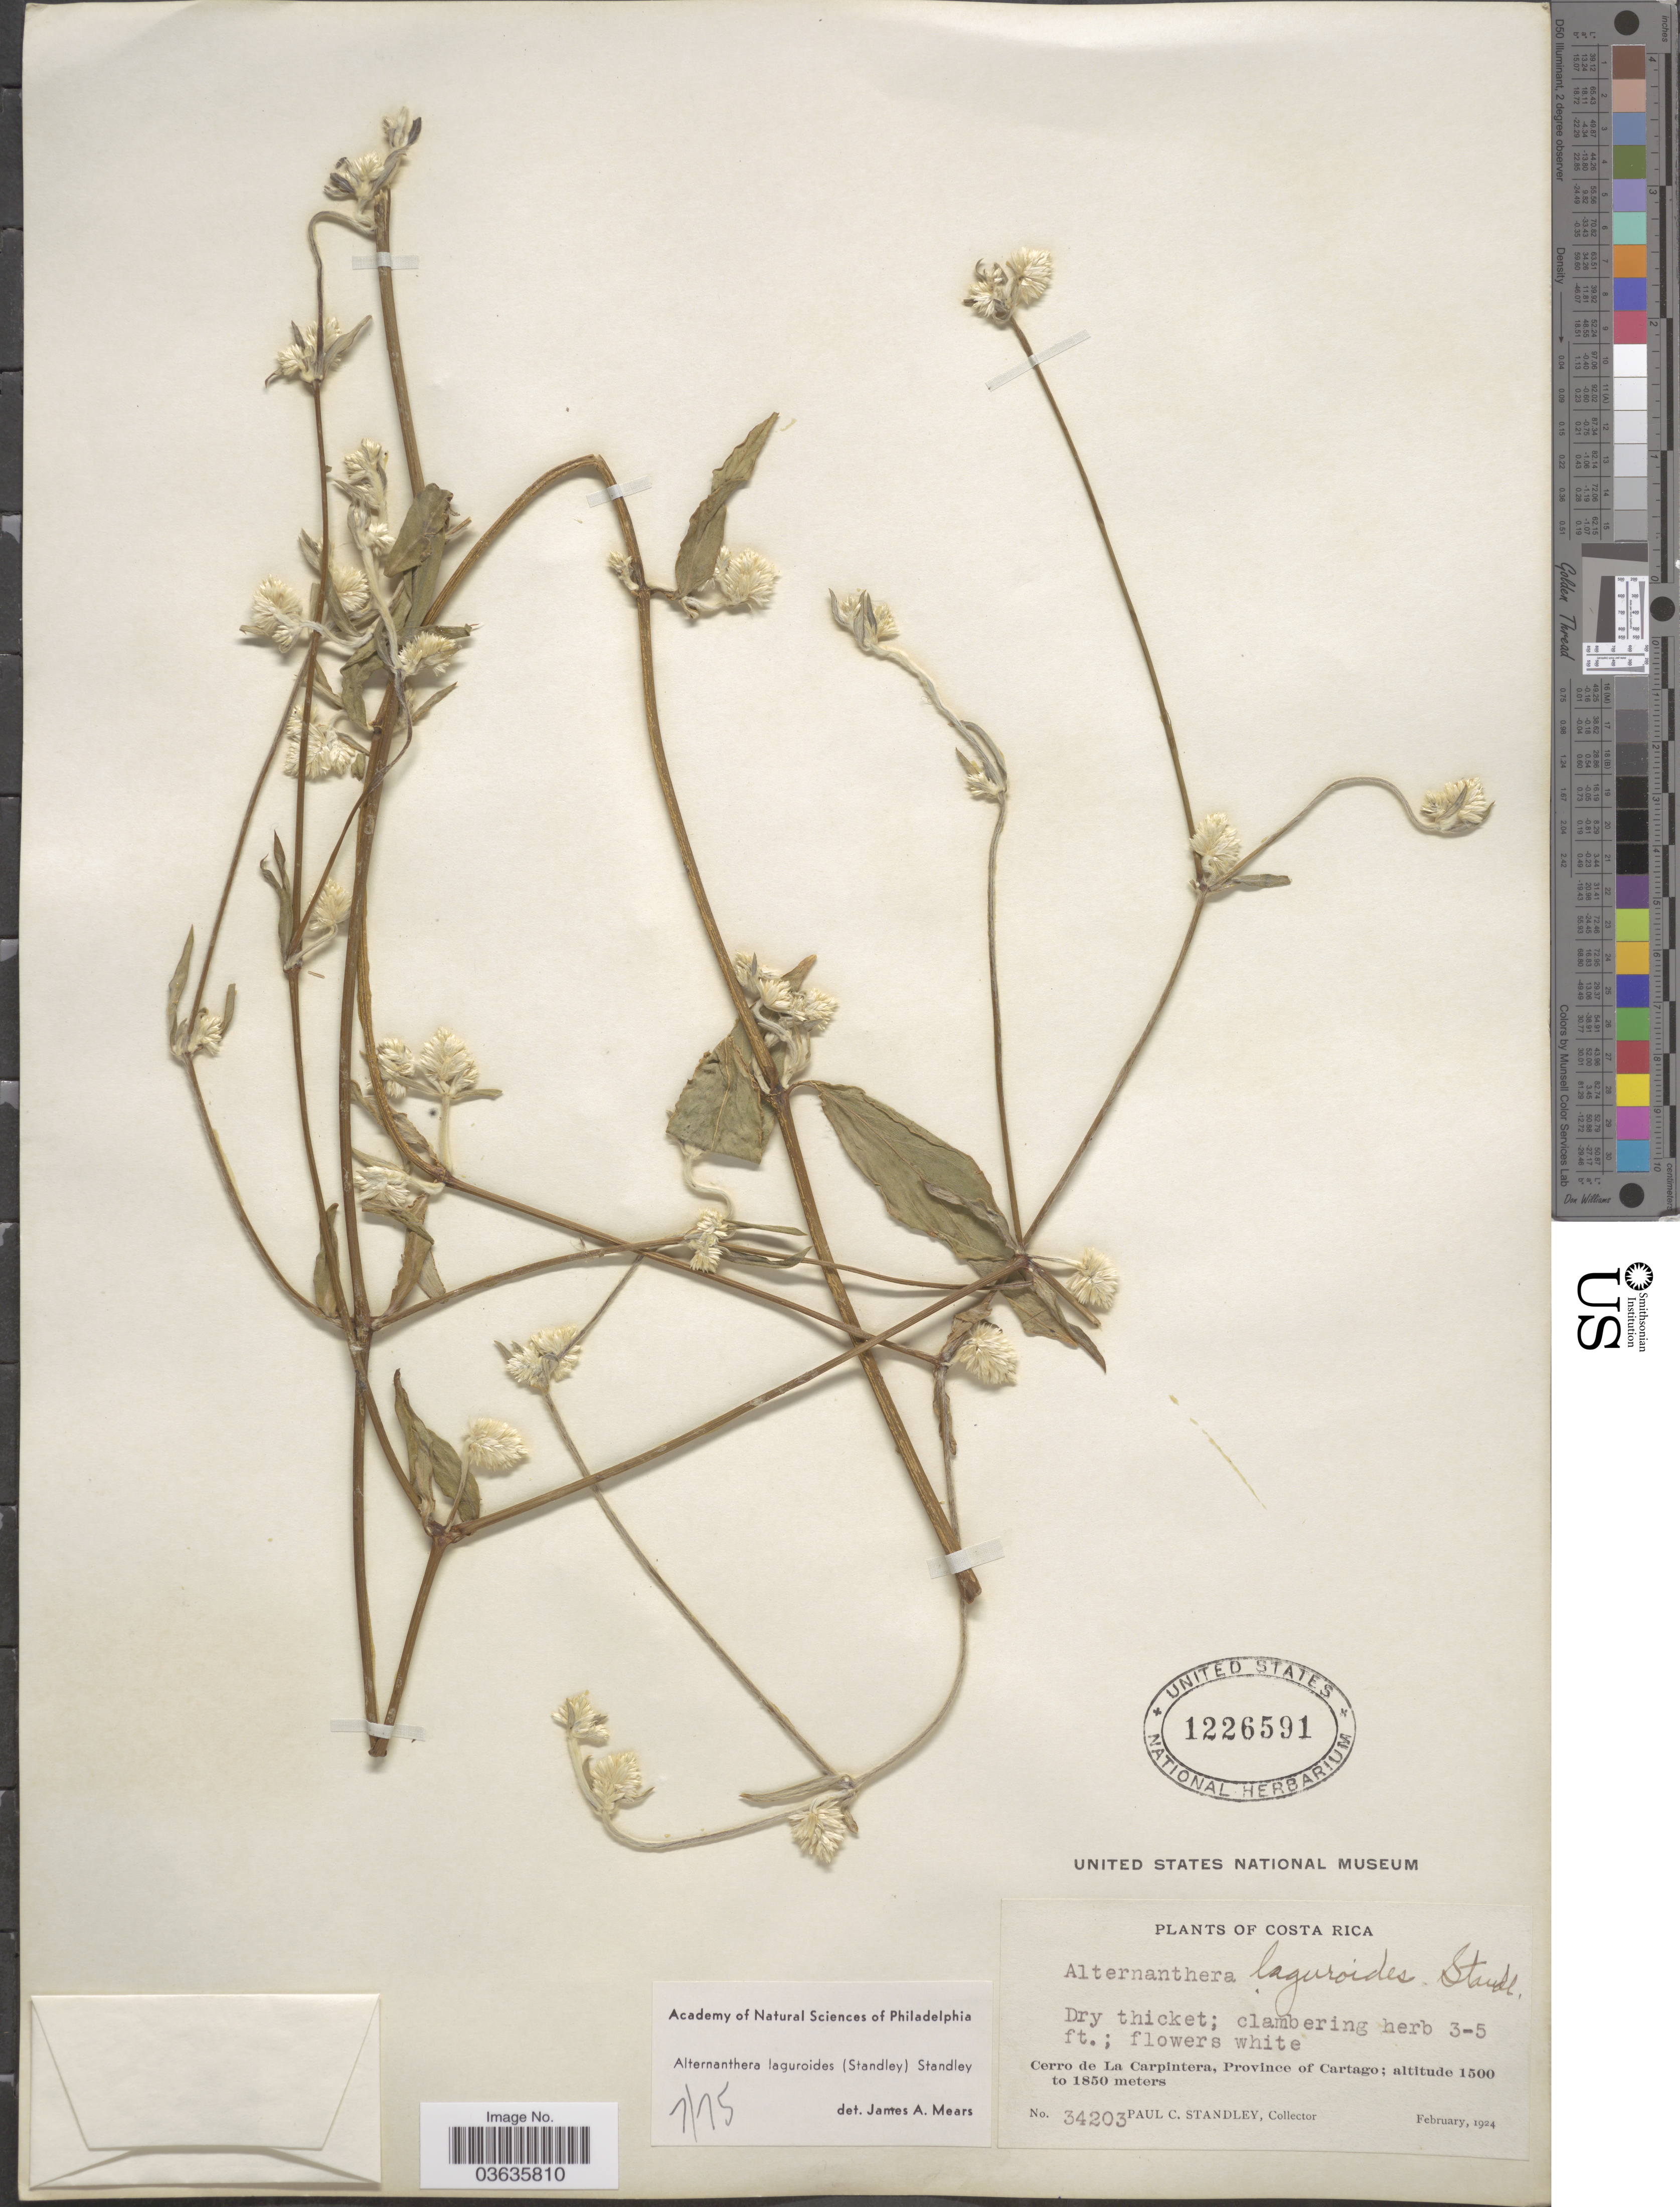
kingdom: Plantae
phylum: Tracheophyta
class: Magnoliopsida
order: Caryophyllales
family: Amaranthaceae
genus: Alternanthera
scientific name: Alternanthera laguroides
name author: (Standl.) Standl.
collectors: P. C. Standley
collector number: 34203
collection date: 1924-02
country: Costa Rica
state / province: Cartago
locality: Cerro de La Carpintera.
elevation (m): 1500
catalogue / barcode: US 1226591